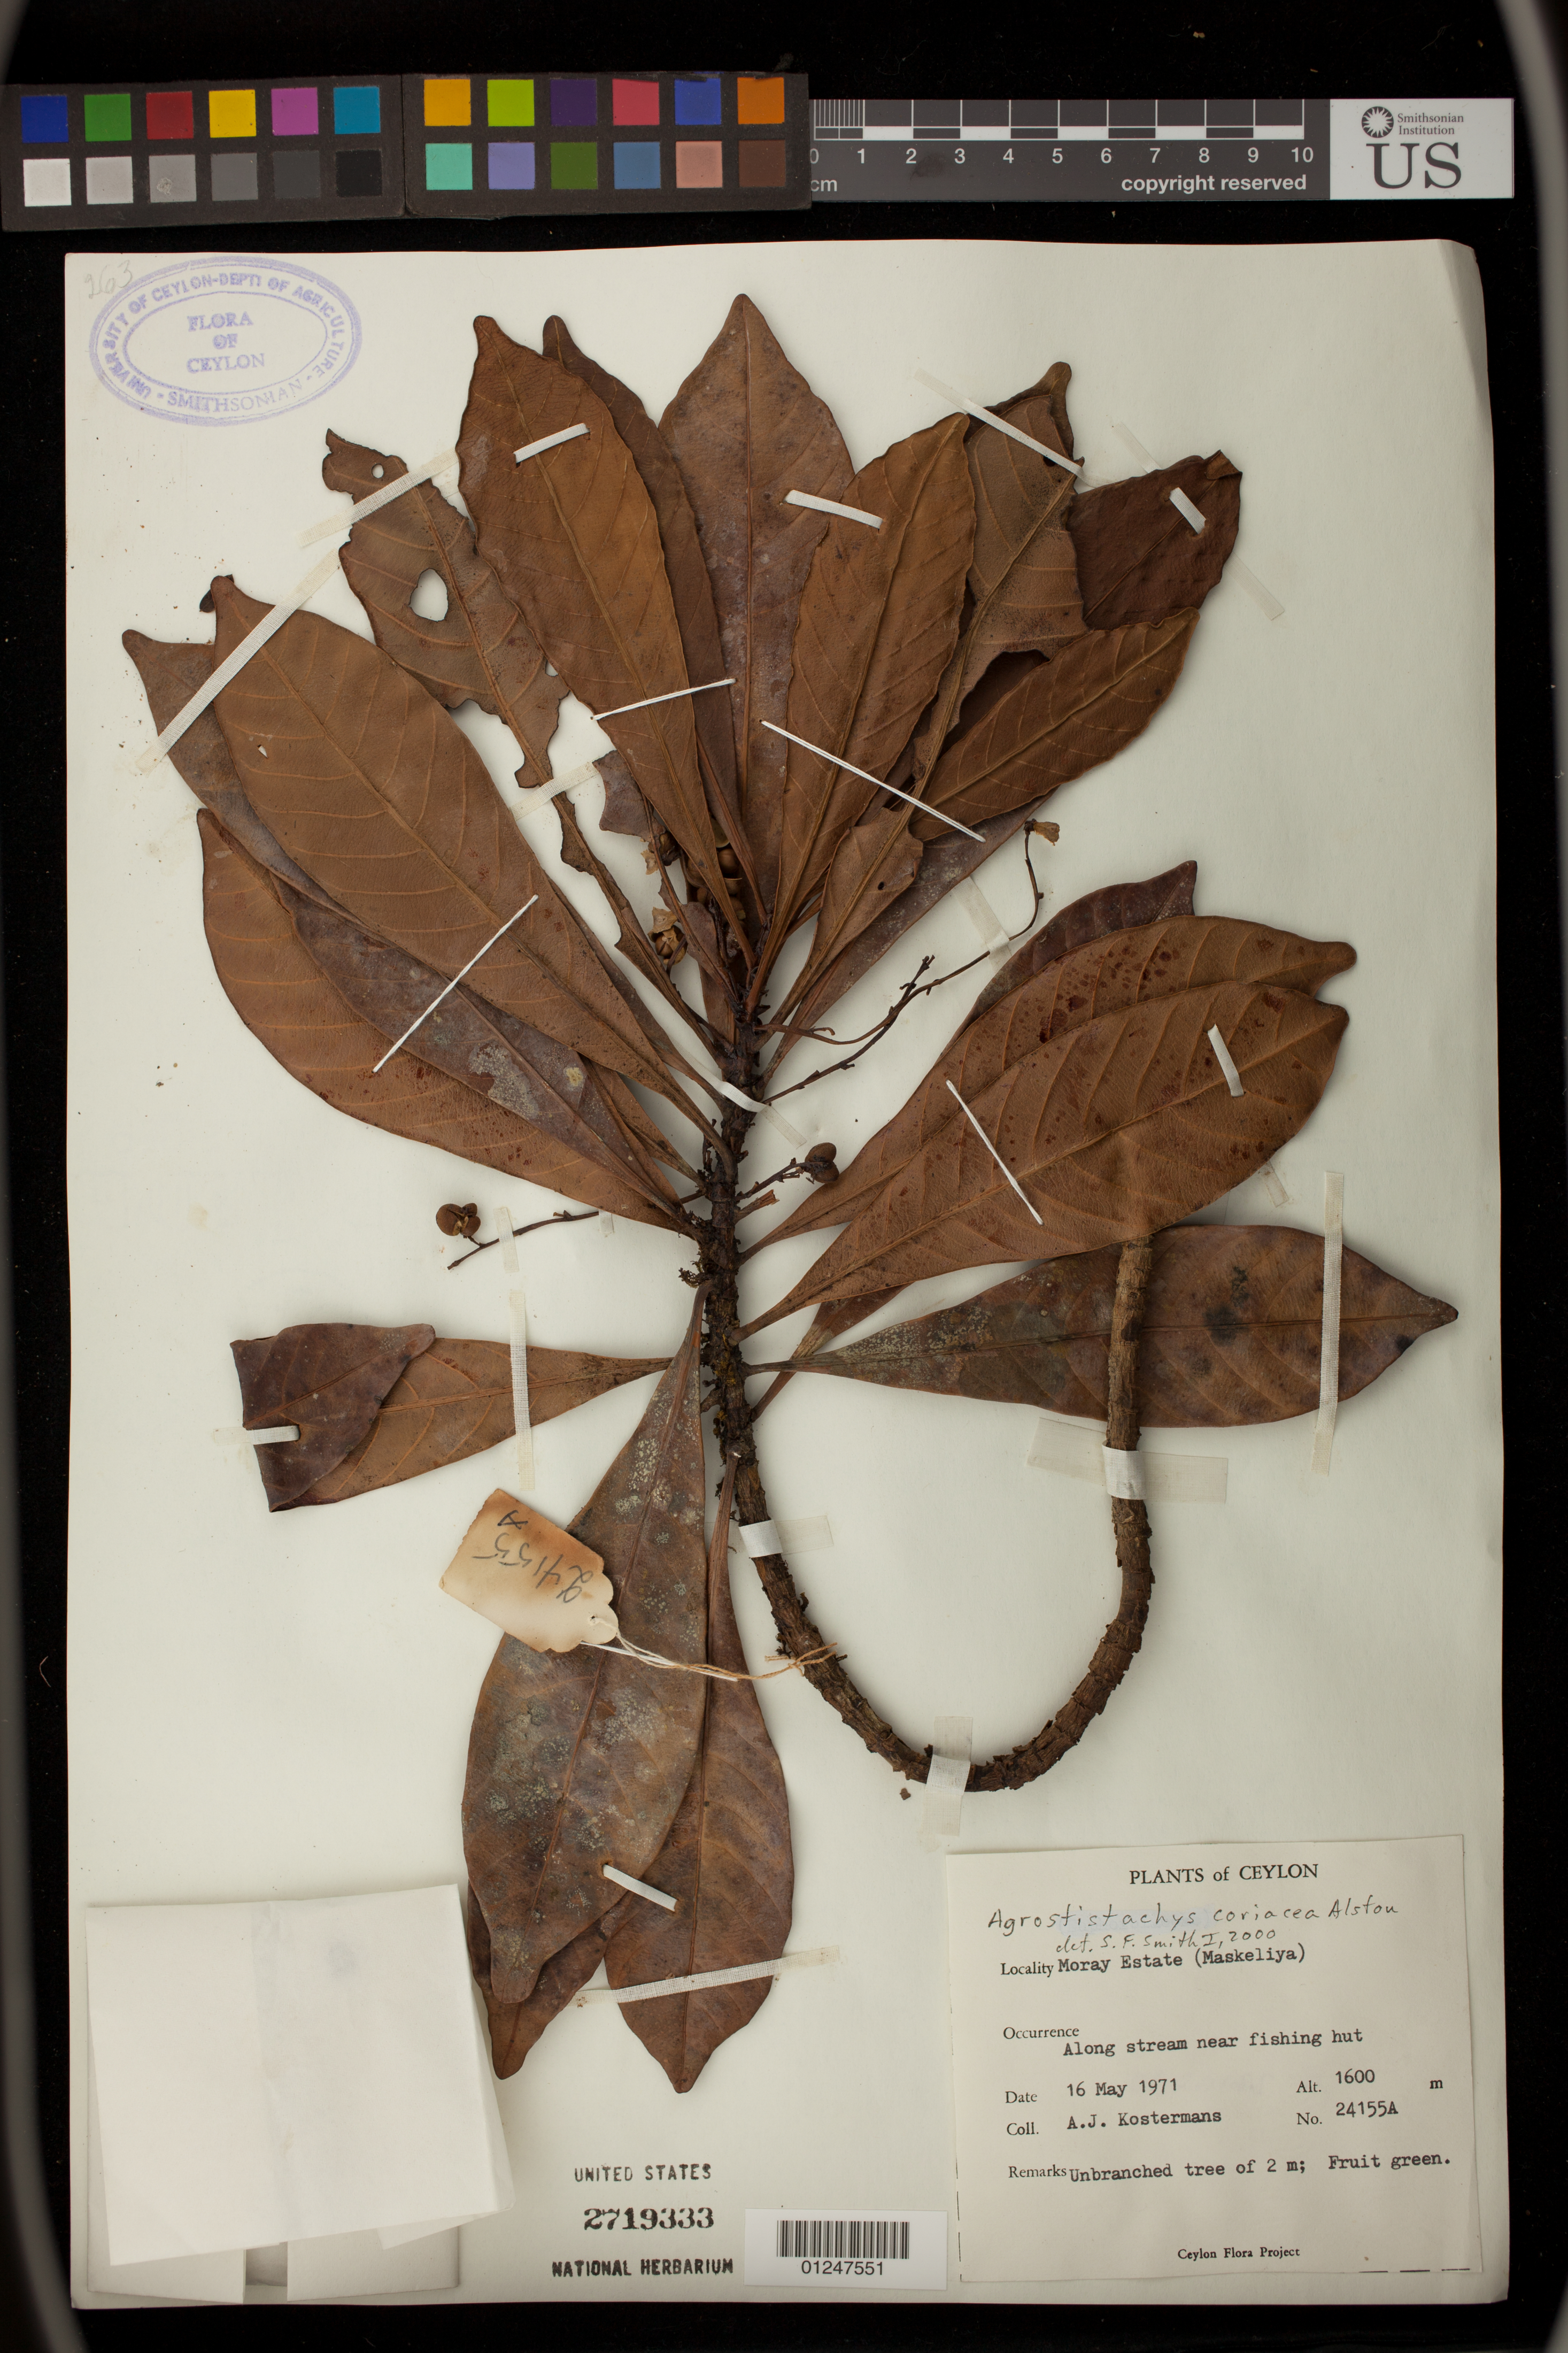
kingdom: Plantae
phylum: Tracheophyta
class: Magnoliopsida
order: Malpighiales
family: Euphorbiaceae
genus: Agrostistachys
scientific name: Agrostistachys borneensis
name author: Becc.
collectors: A. J. G. Kostermans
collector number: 24155A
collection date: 1971-05-16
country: Sri Lanka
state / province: Central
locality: Moray Estate, along stream near fishing hut; Maskeliya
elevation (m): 1600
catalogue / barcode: US 2719333